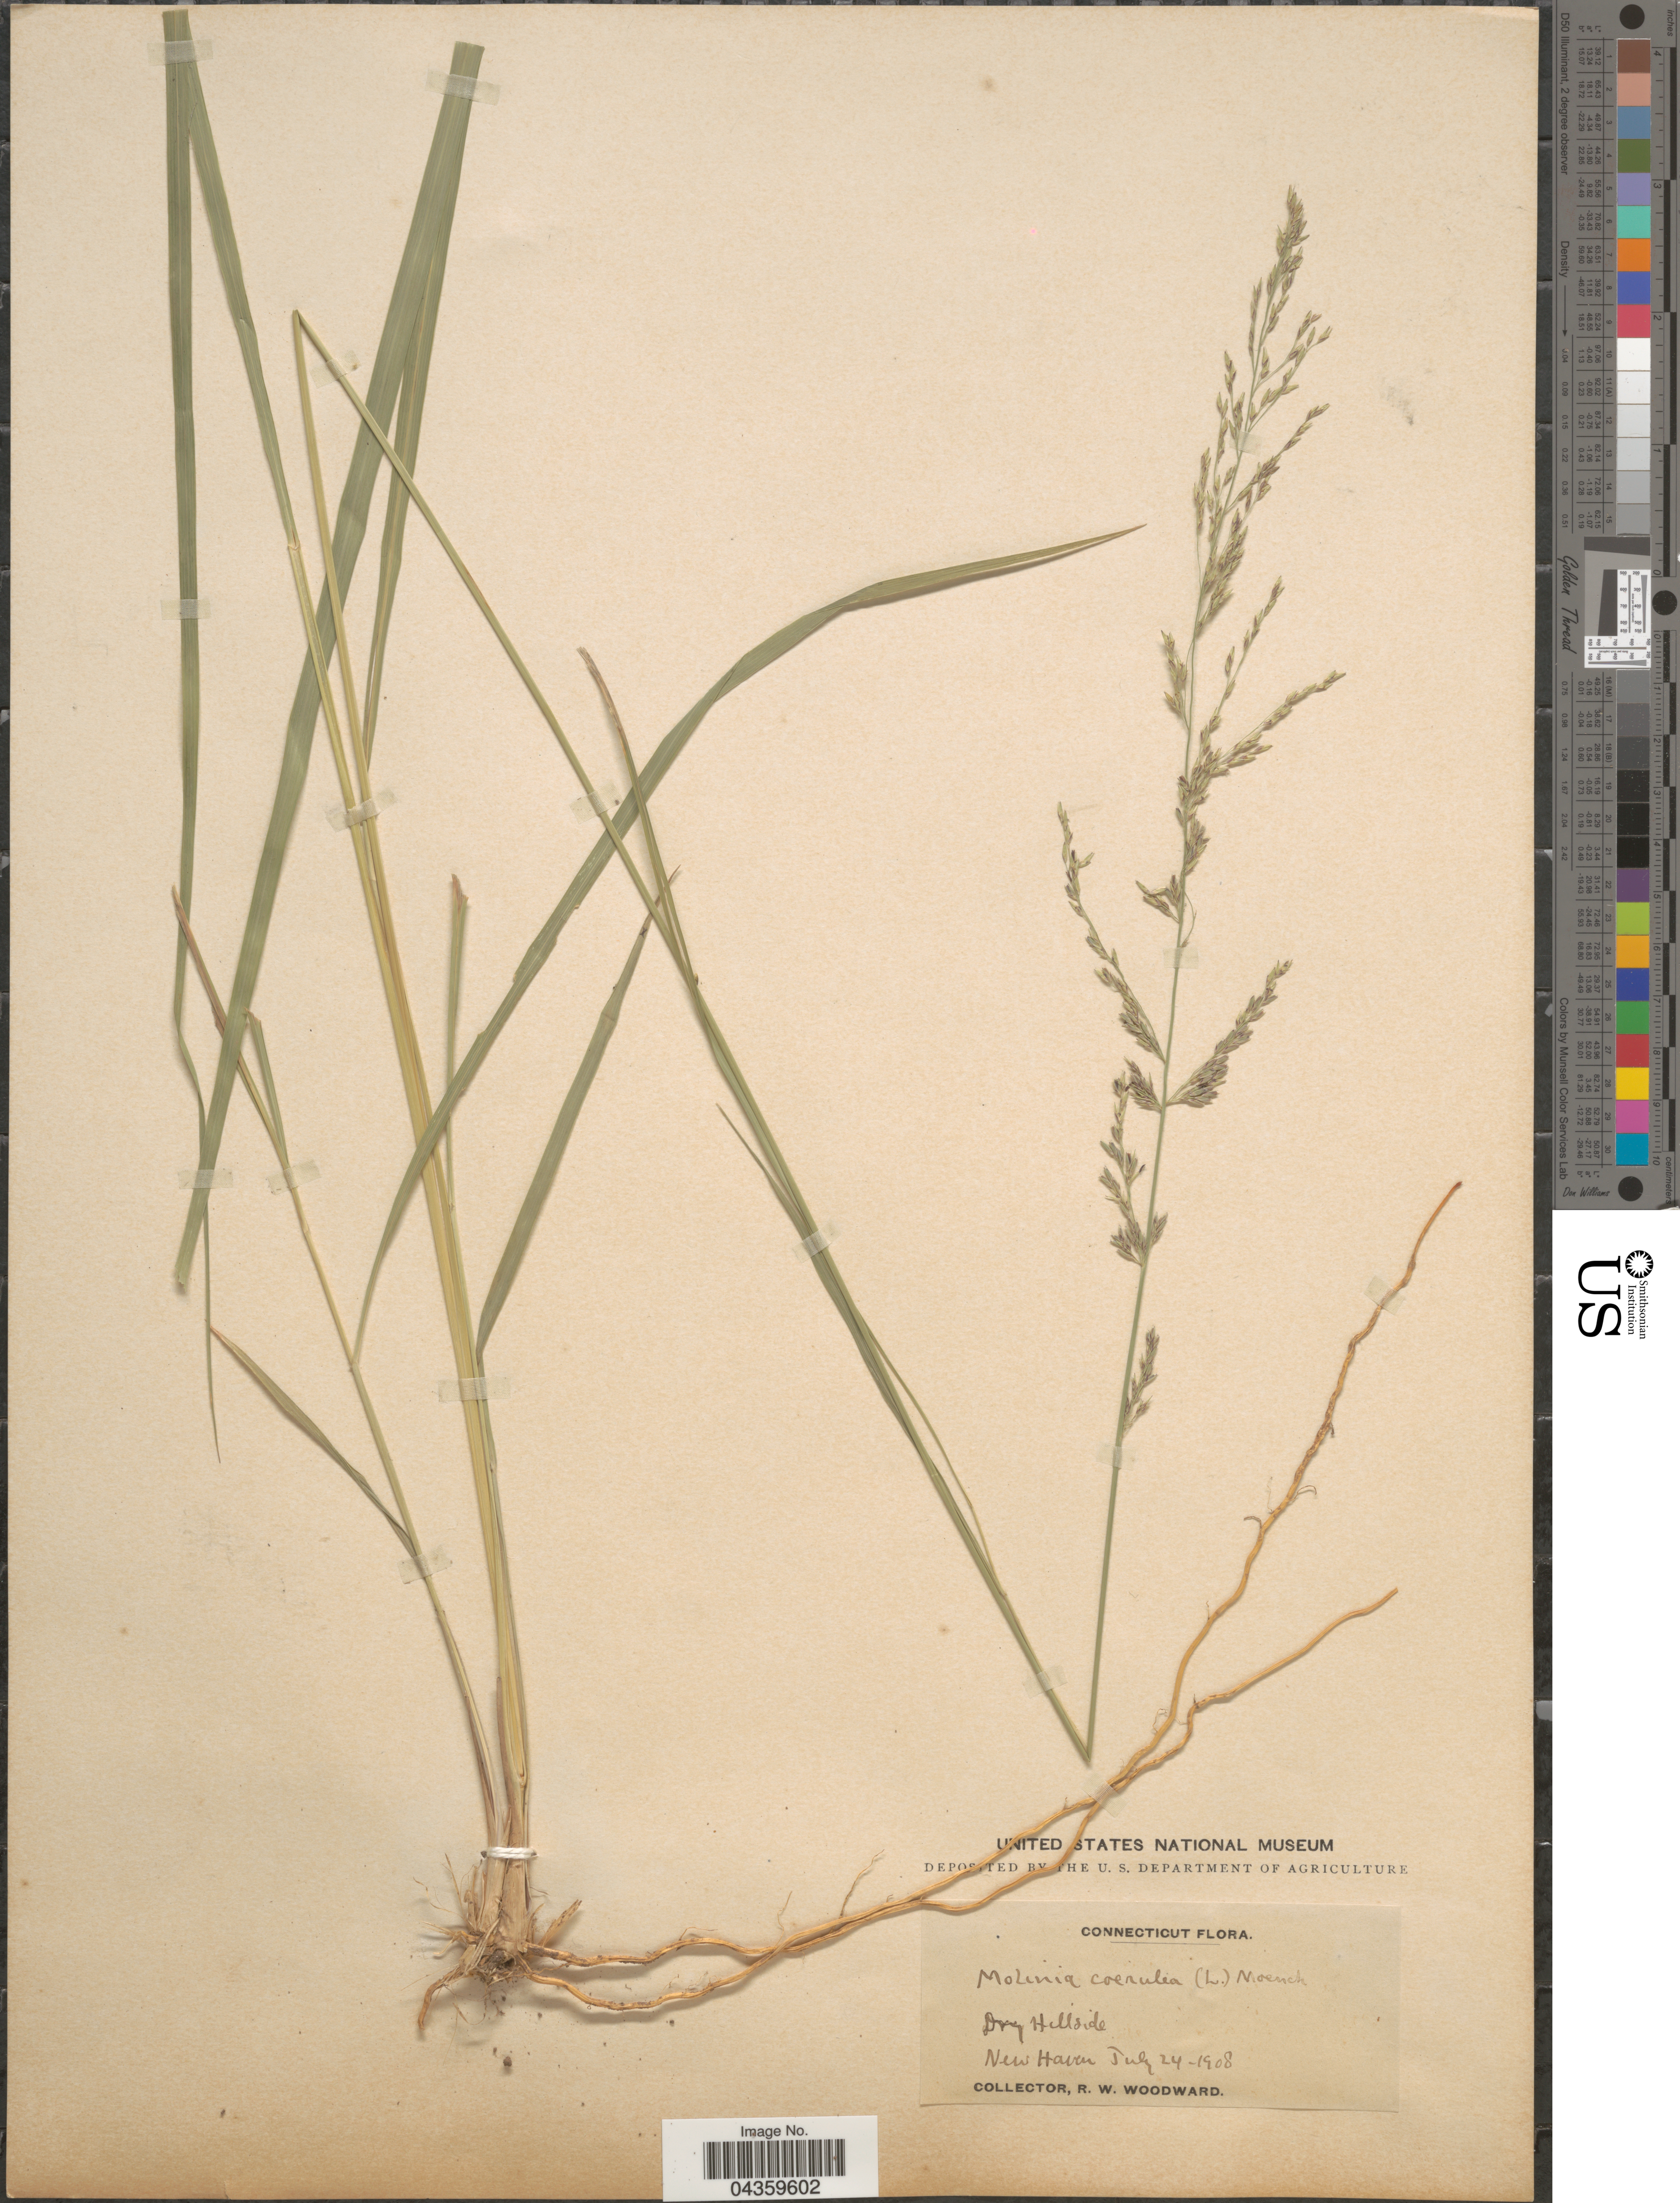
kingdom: Plantae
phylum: Tracheophyta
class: Liliopsida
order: Poales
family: Poaceae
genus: Molinia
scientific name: Molinia caerulea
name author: (L.) Moench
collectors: R. Woodward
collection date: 1908-07-24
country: United States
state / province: Connecticut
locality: Dry hillside. New Haven.